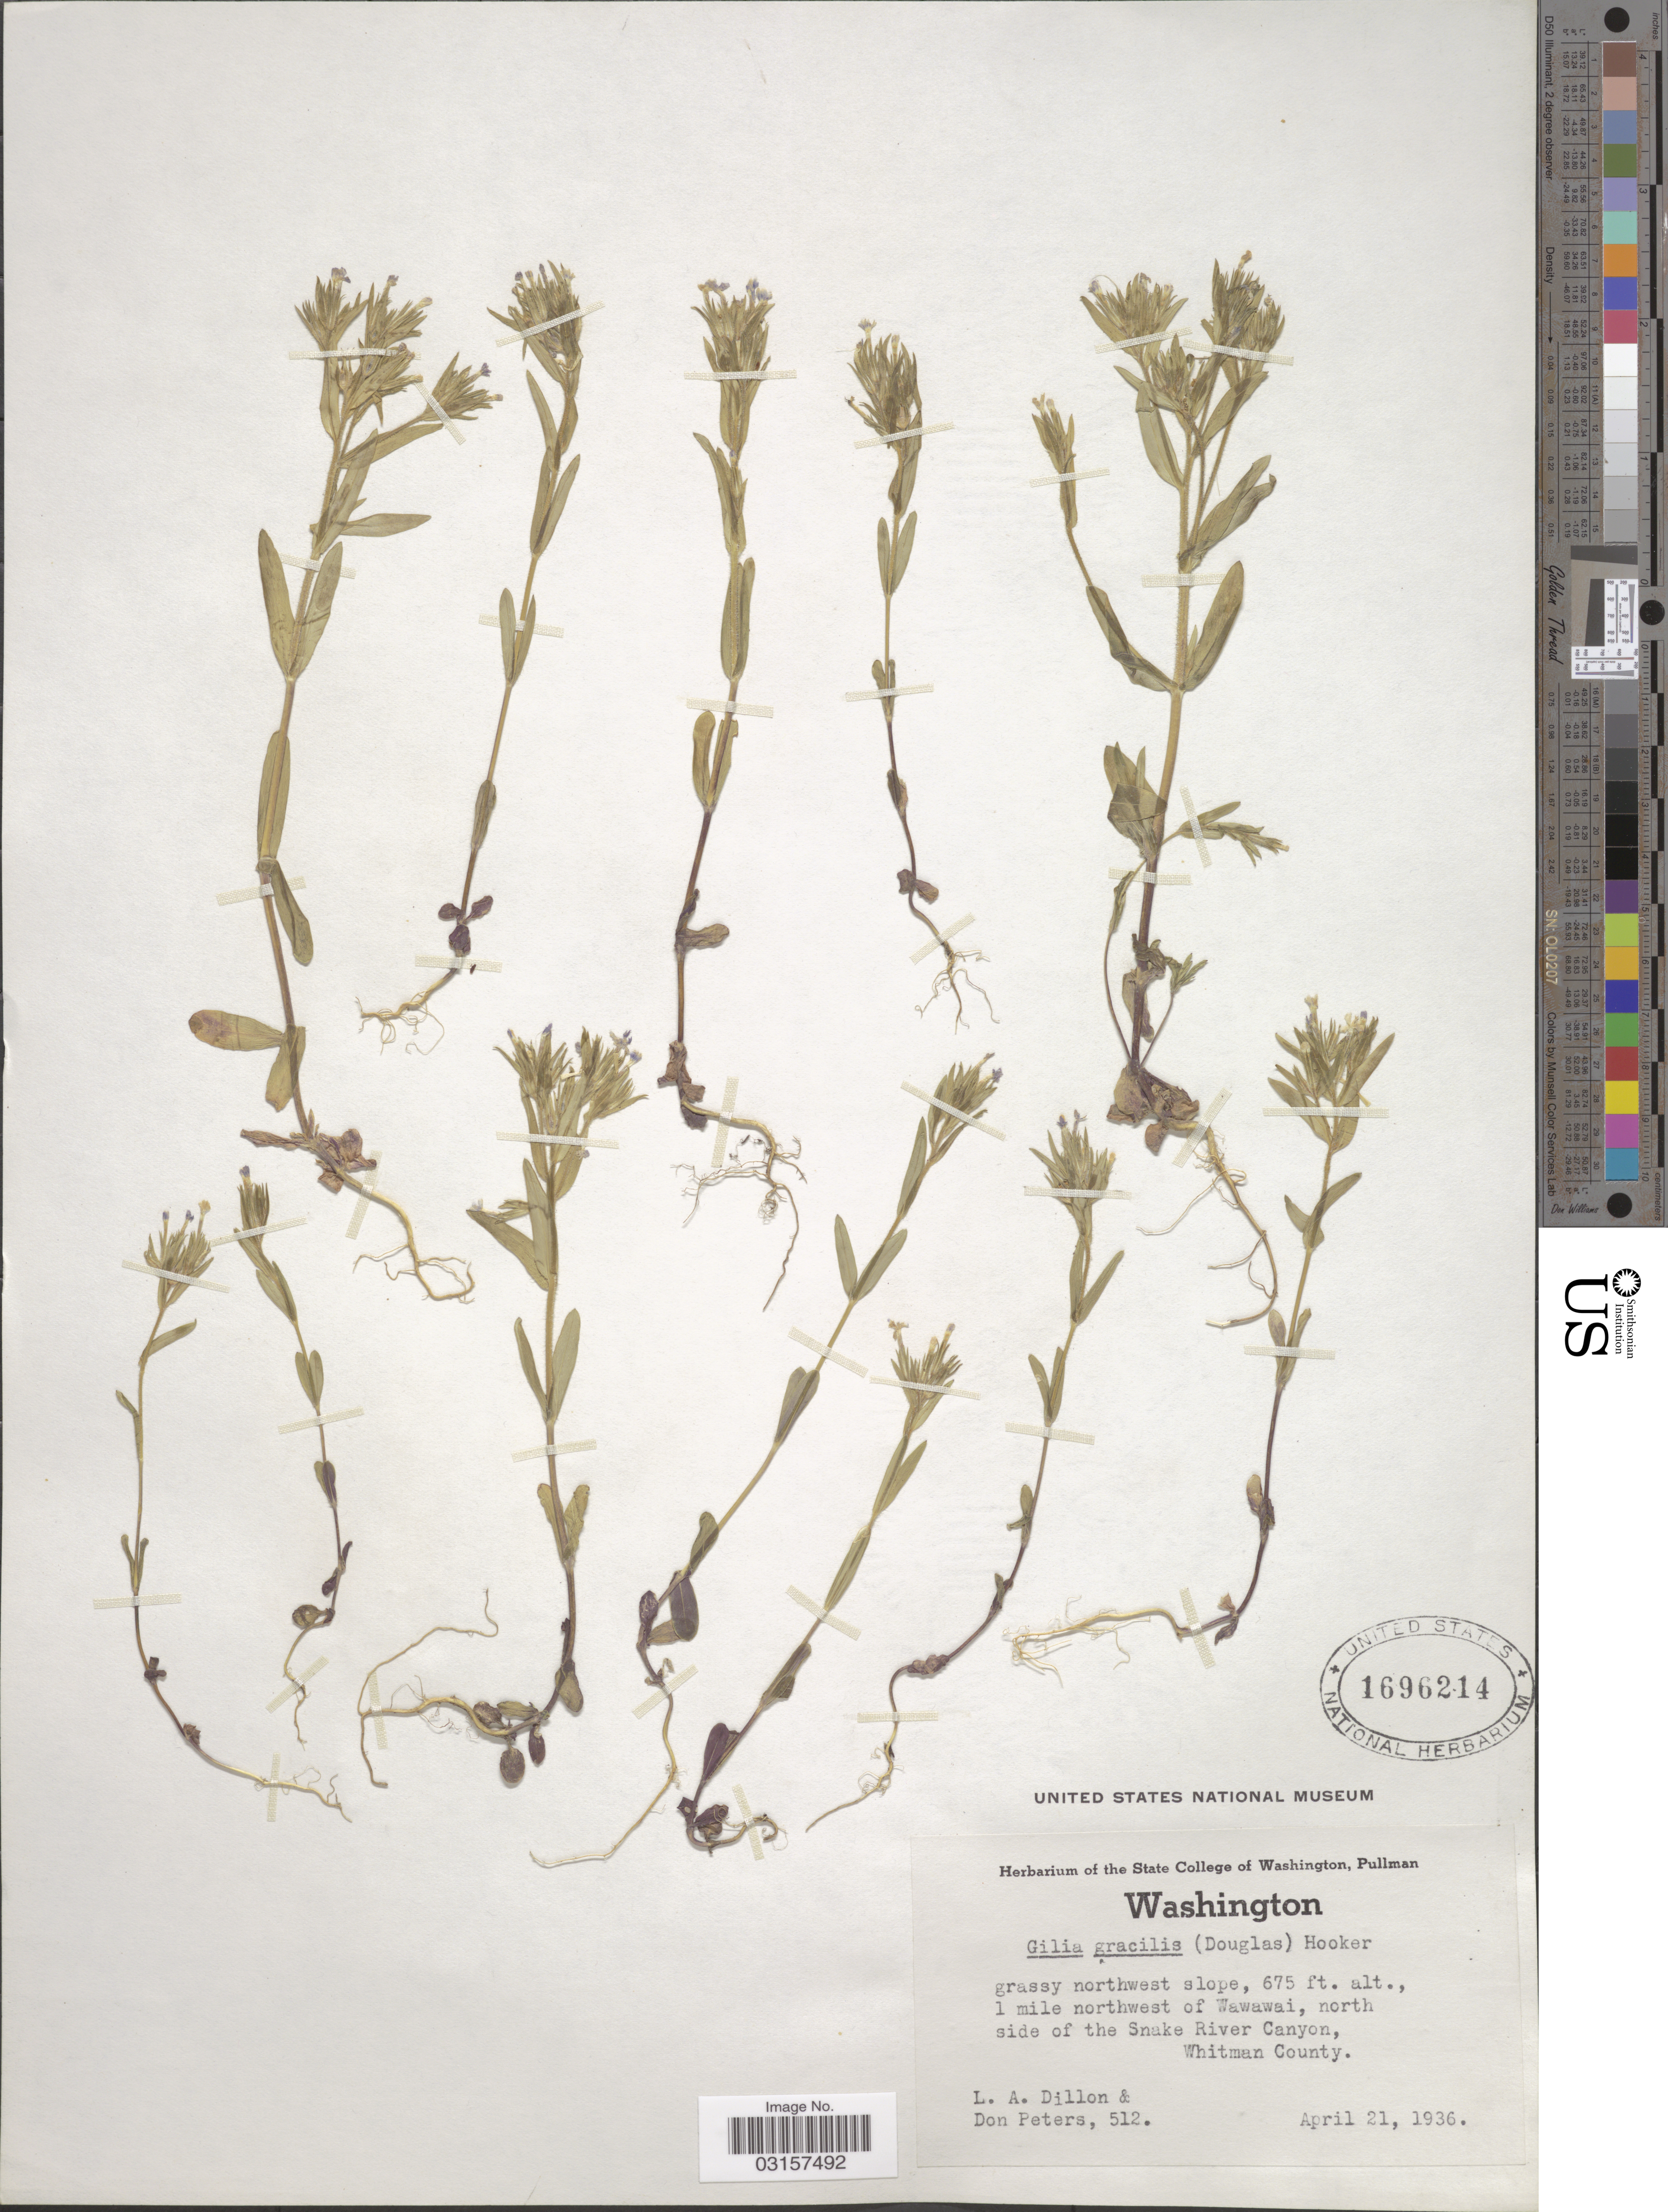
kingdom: Plantae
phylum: Tracheophyta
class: Magnoliopsida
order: Ericales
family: Polemoniaceae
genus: Microsteris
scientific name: Microsteris gracilis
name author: (Hook.) Greene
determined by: (US) Smithsonian Institution - National Museum of Natural History - Department of Botany (UNITED STATES)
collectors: L. Dillon & D. Peters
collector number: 512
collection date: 1936-04-21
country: United States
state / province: Washington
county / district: Whitman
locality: Grassy northwest slope, 1 mile northwest of Wawawai, north side of the Snake River Canyon, Whitman County.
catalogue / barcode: US 1696214